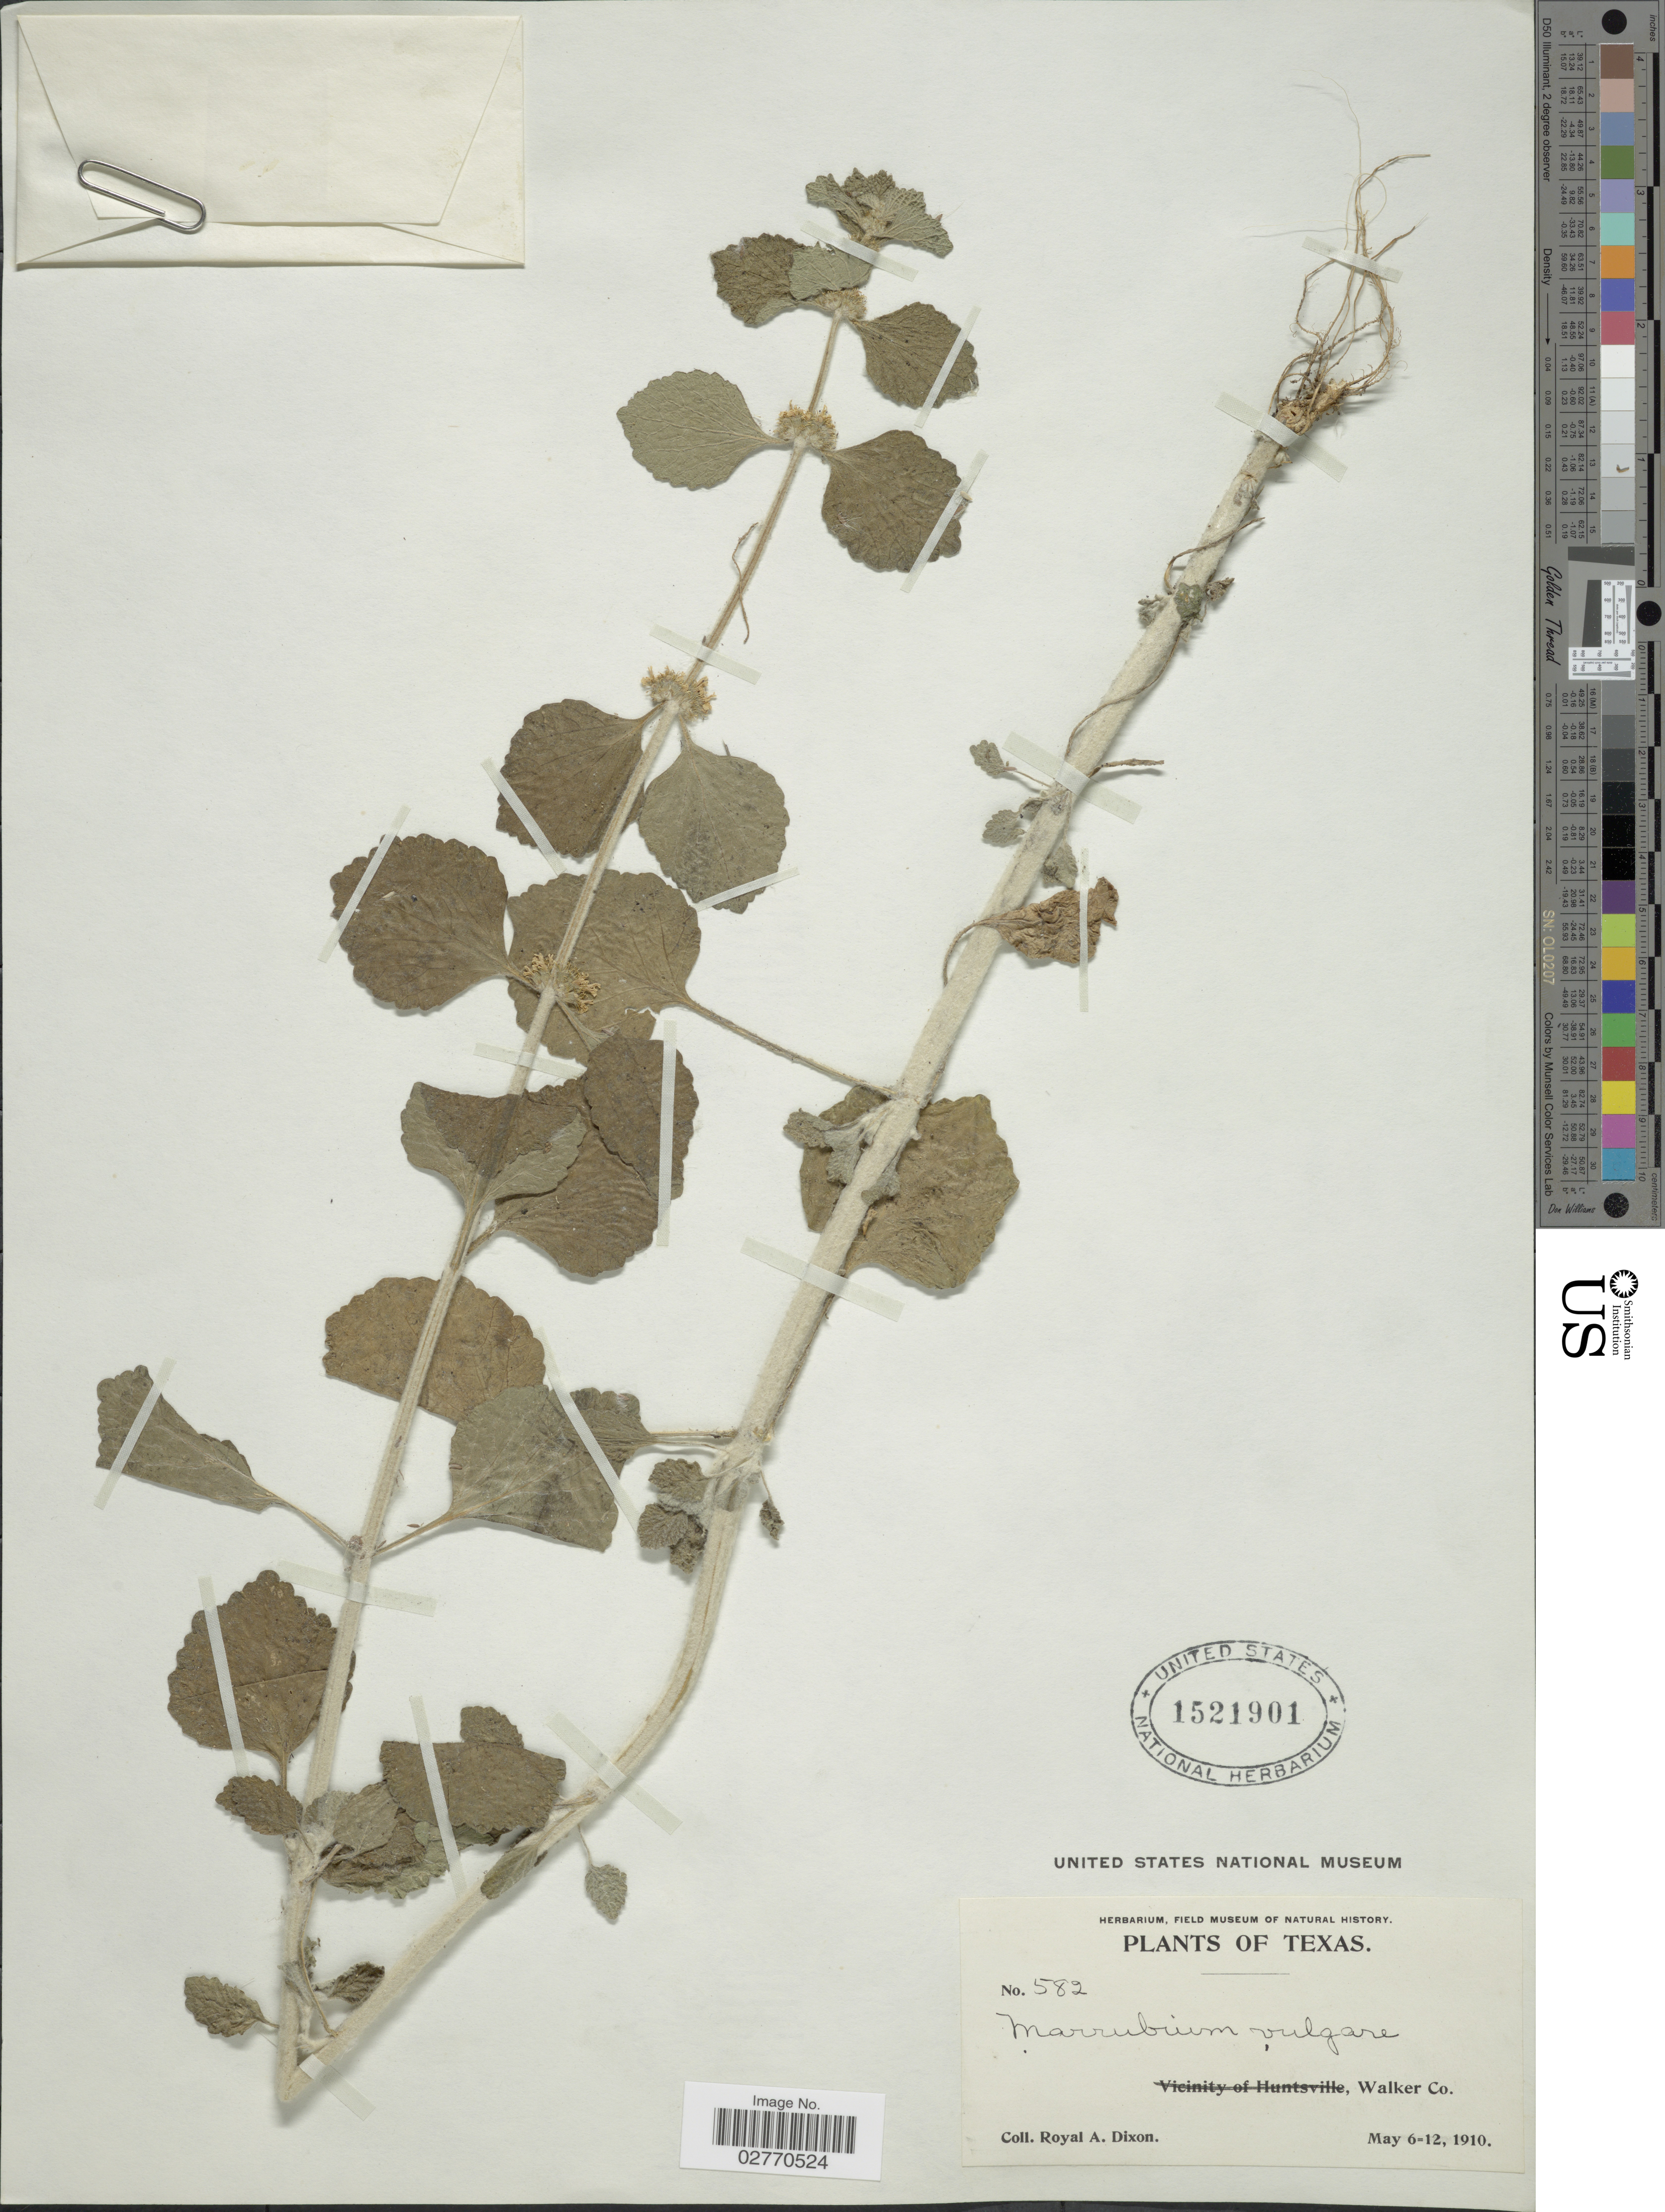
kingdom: Plantae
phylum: Tracheophyta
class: Magnoliopsida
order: Lamiales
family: Lamiaceae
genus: Marrubium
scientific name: Marrubium vulgare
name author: L.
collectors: R. A. Dixon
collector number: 582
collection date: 1910-05-06/1910-05-12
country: United States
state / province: Texas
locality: Walker Co.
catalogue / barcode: US 1521901